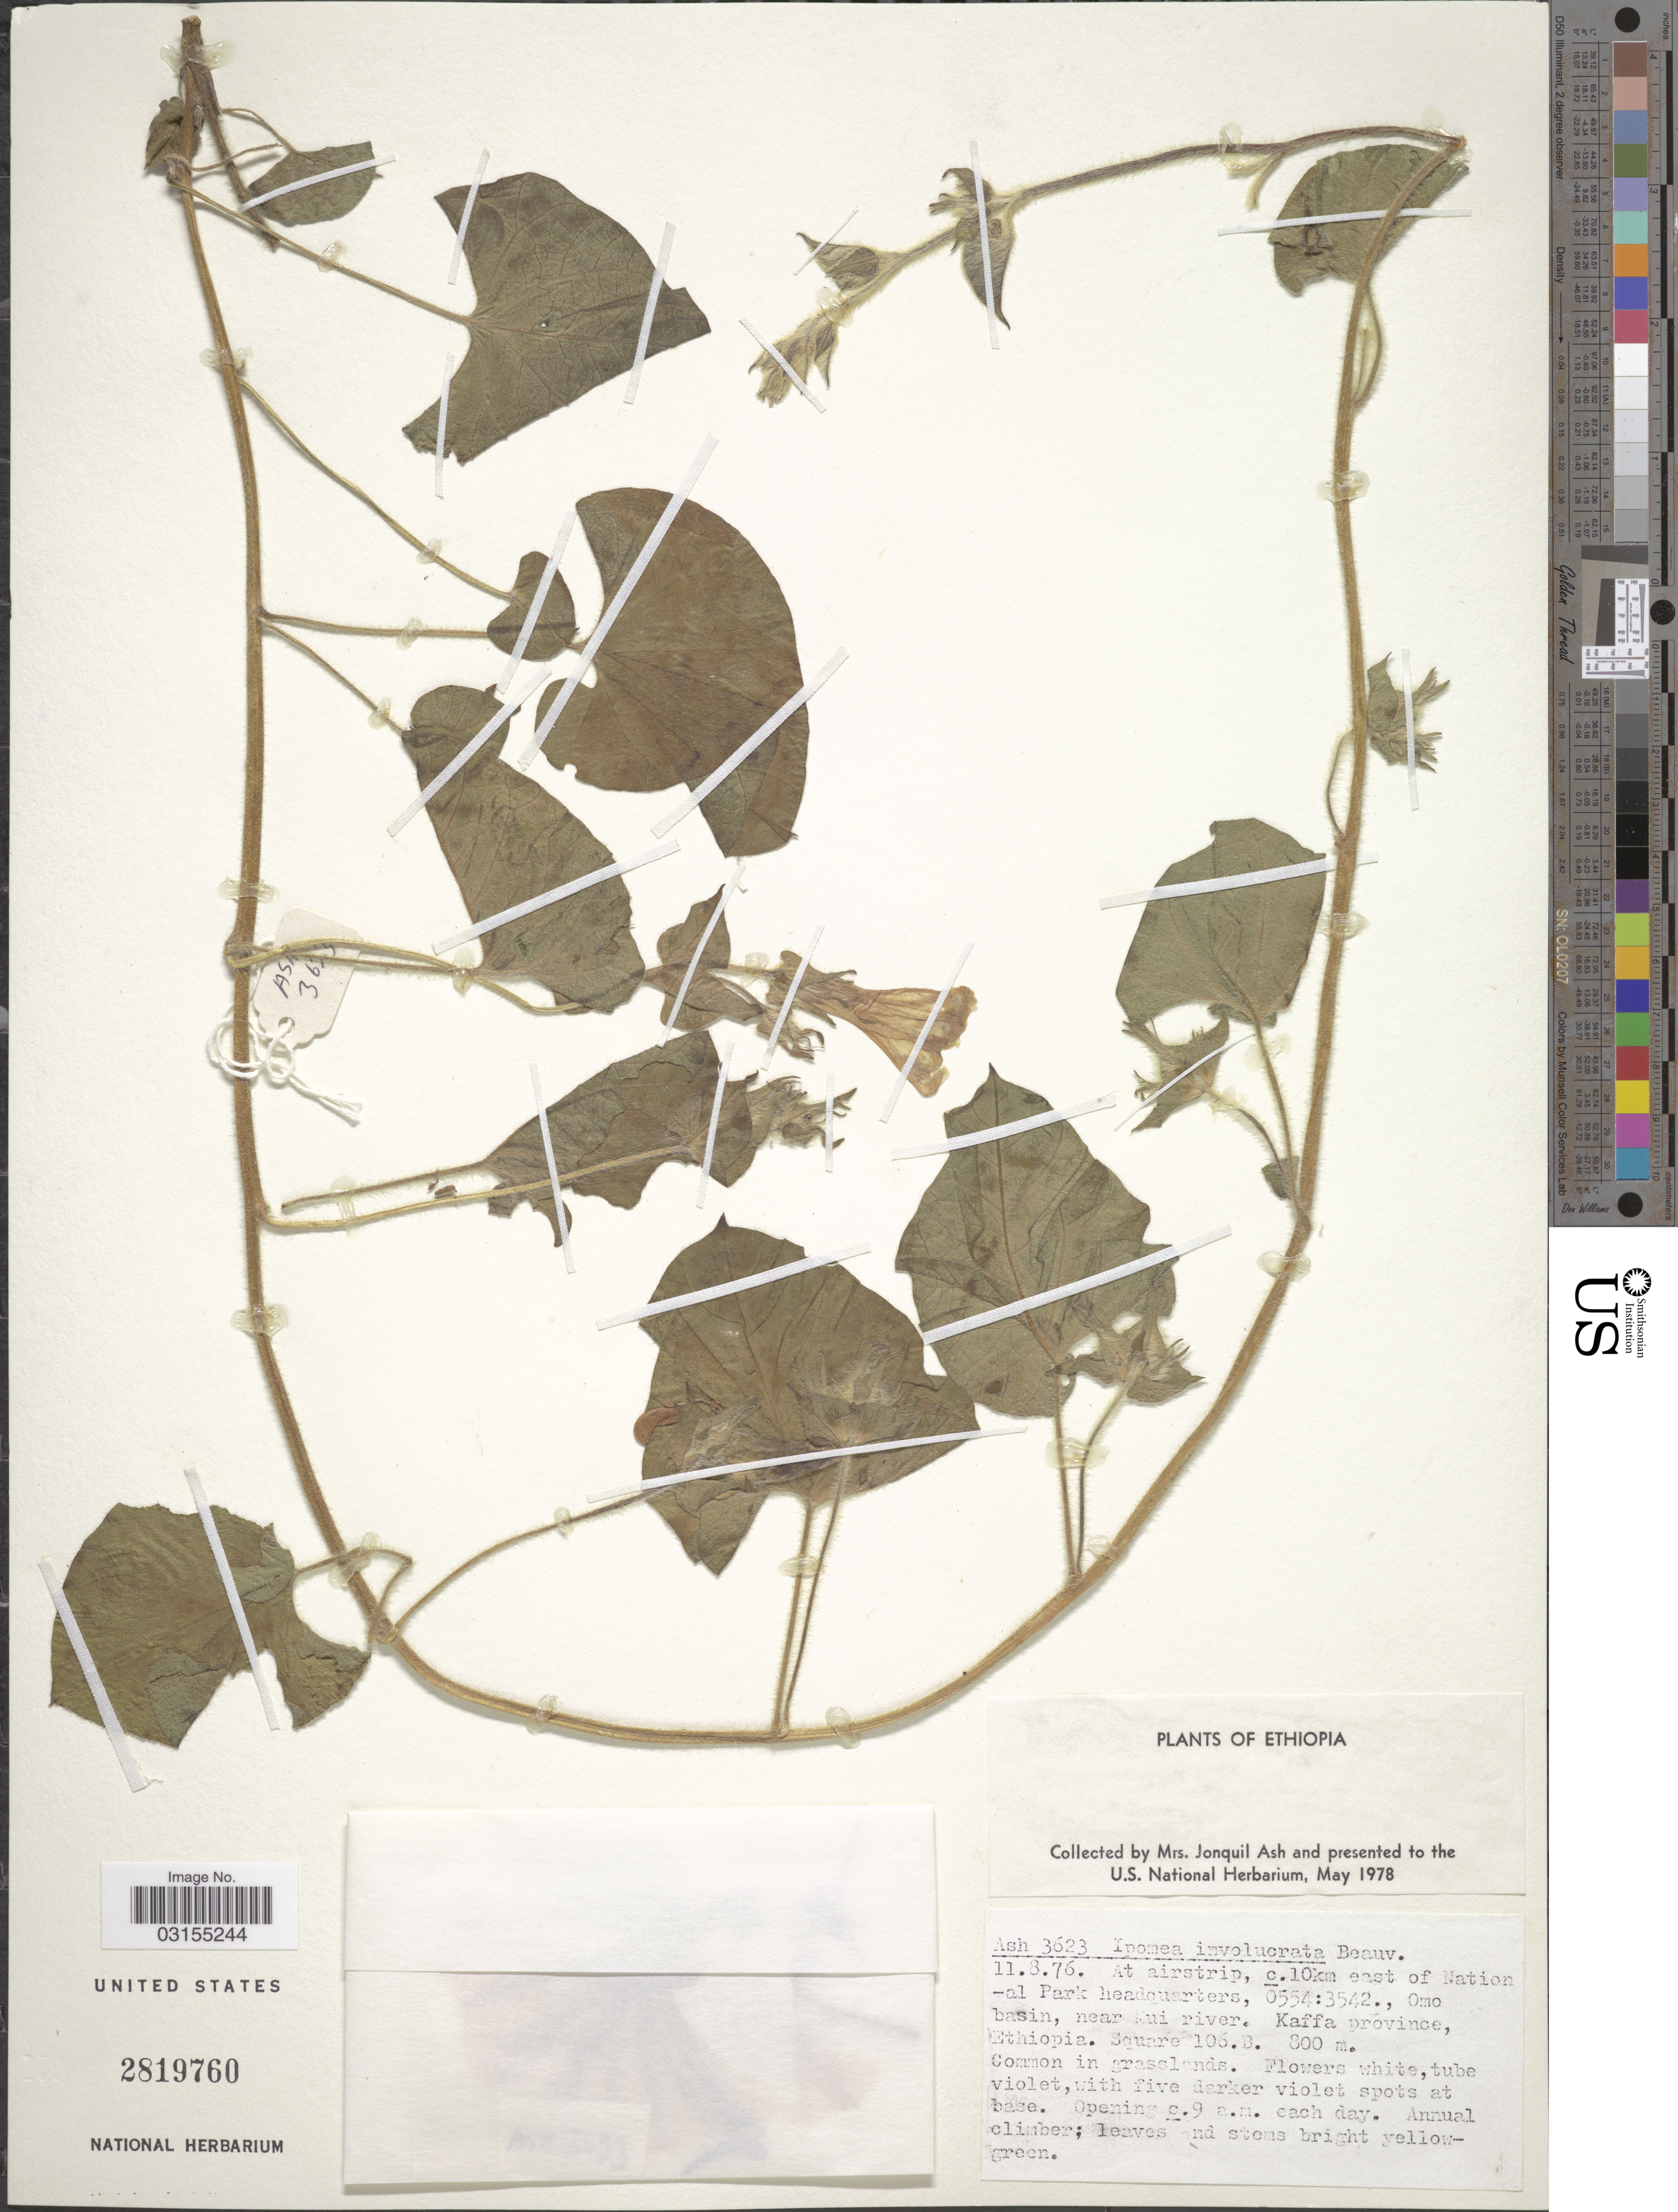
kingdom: Plantae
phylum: Tracheophyta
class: Magnoliopsida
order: Solanales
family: Convolvulaceae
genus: Ipomoea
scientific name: Ipomoea setifera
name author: Poir.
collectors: J. Ash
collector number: Ash 3623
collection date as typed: Transcribed d/m/y: 11/8/76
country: Ethiopia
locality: At airstrip, c. 10km east of National Park headquarters, 05554:3542., Omo basin, near Mui river. Kaffa province. Square 106.B.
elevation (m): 800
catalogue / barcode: US 2819760